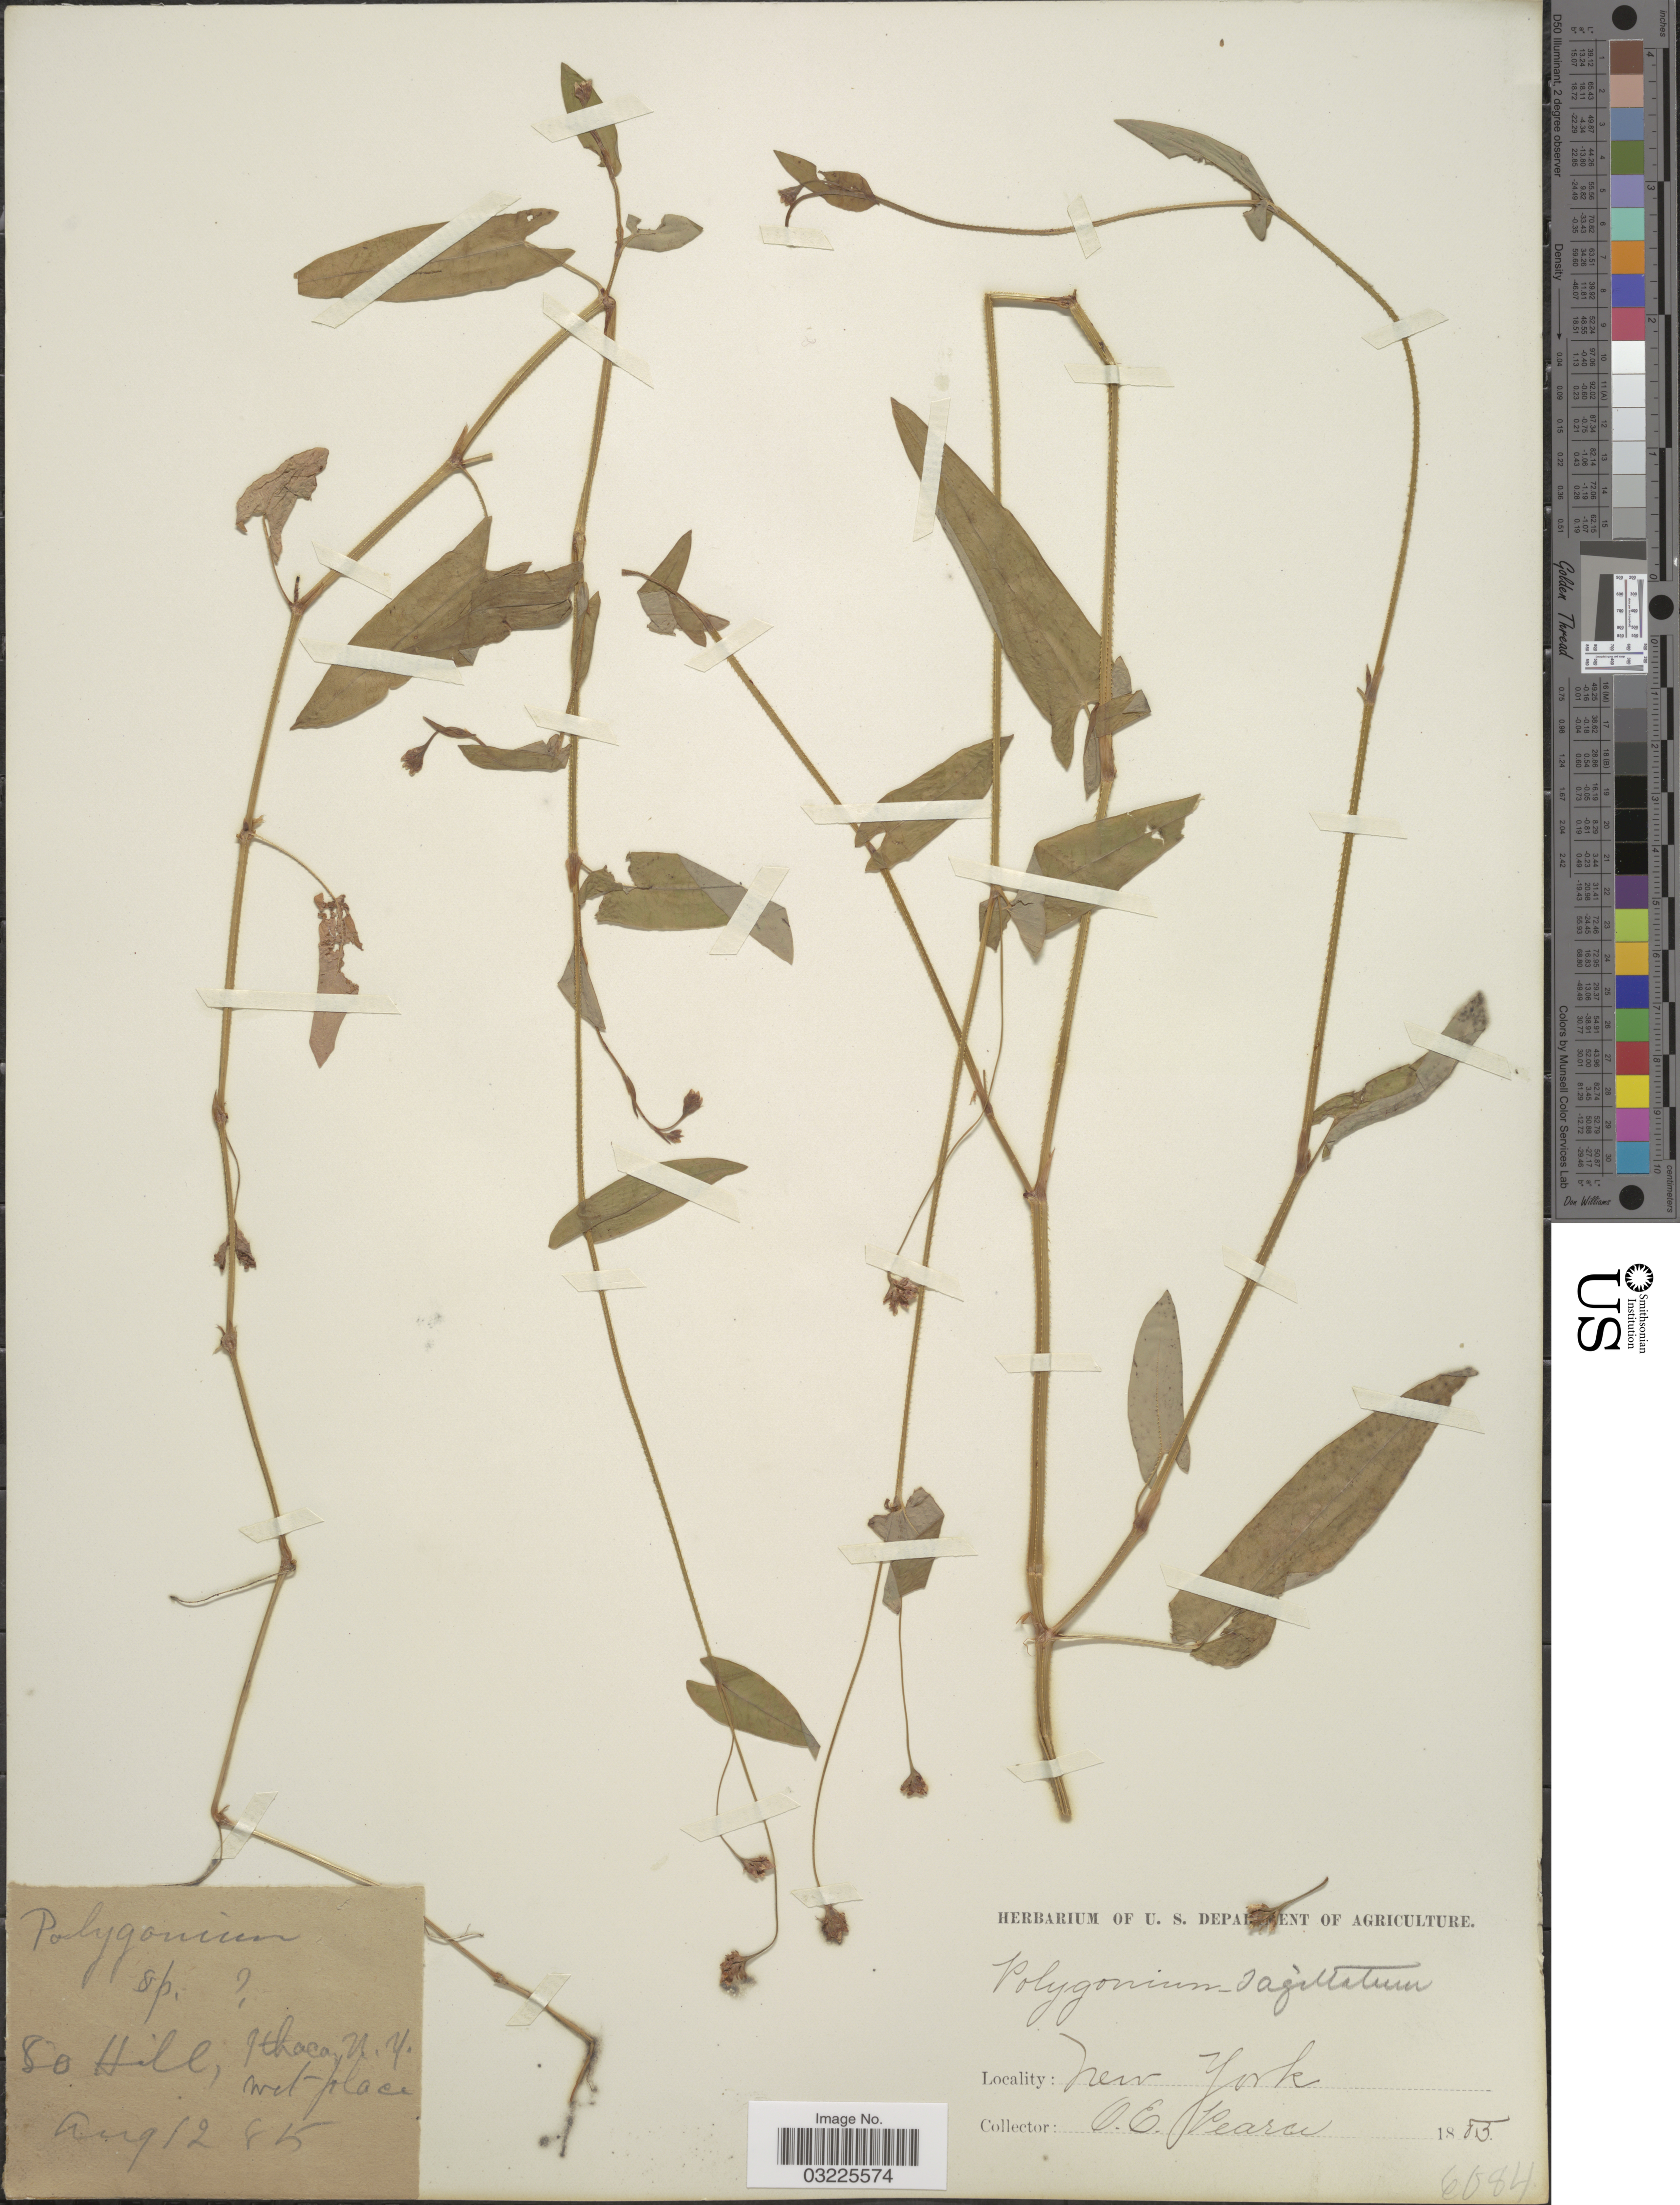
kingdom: Plantae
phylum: Tracheophyta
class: Magnoliopsida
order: Caryophyllales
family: Polygonaceae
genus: Persicaria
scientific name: Persicaria sagittata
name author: (L.) H. Gross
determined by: Atha, D. E.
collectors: O. E. Pearce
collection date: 1885-08-12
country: United States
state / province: New York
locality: So Hill, Ithaca.